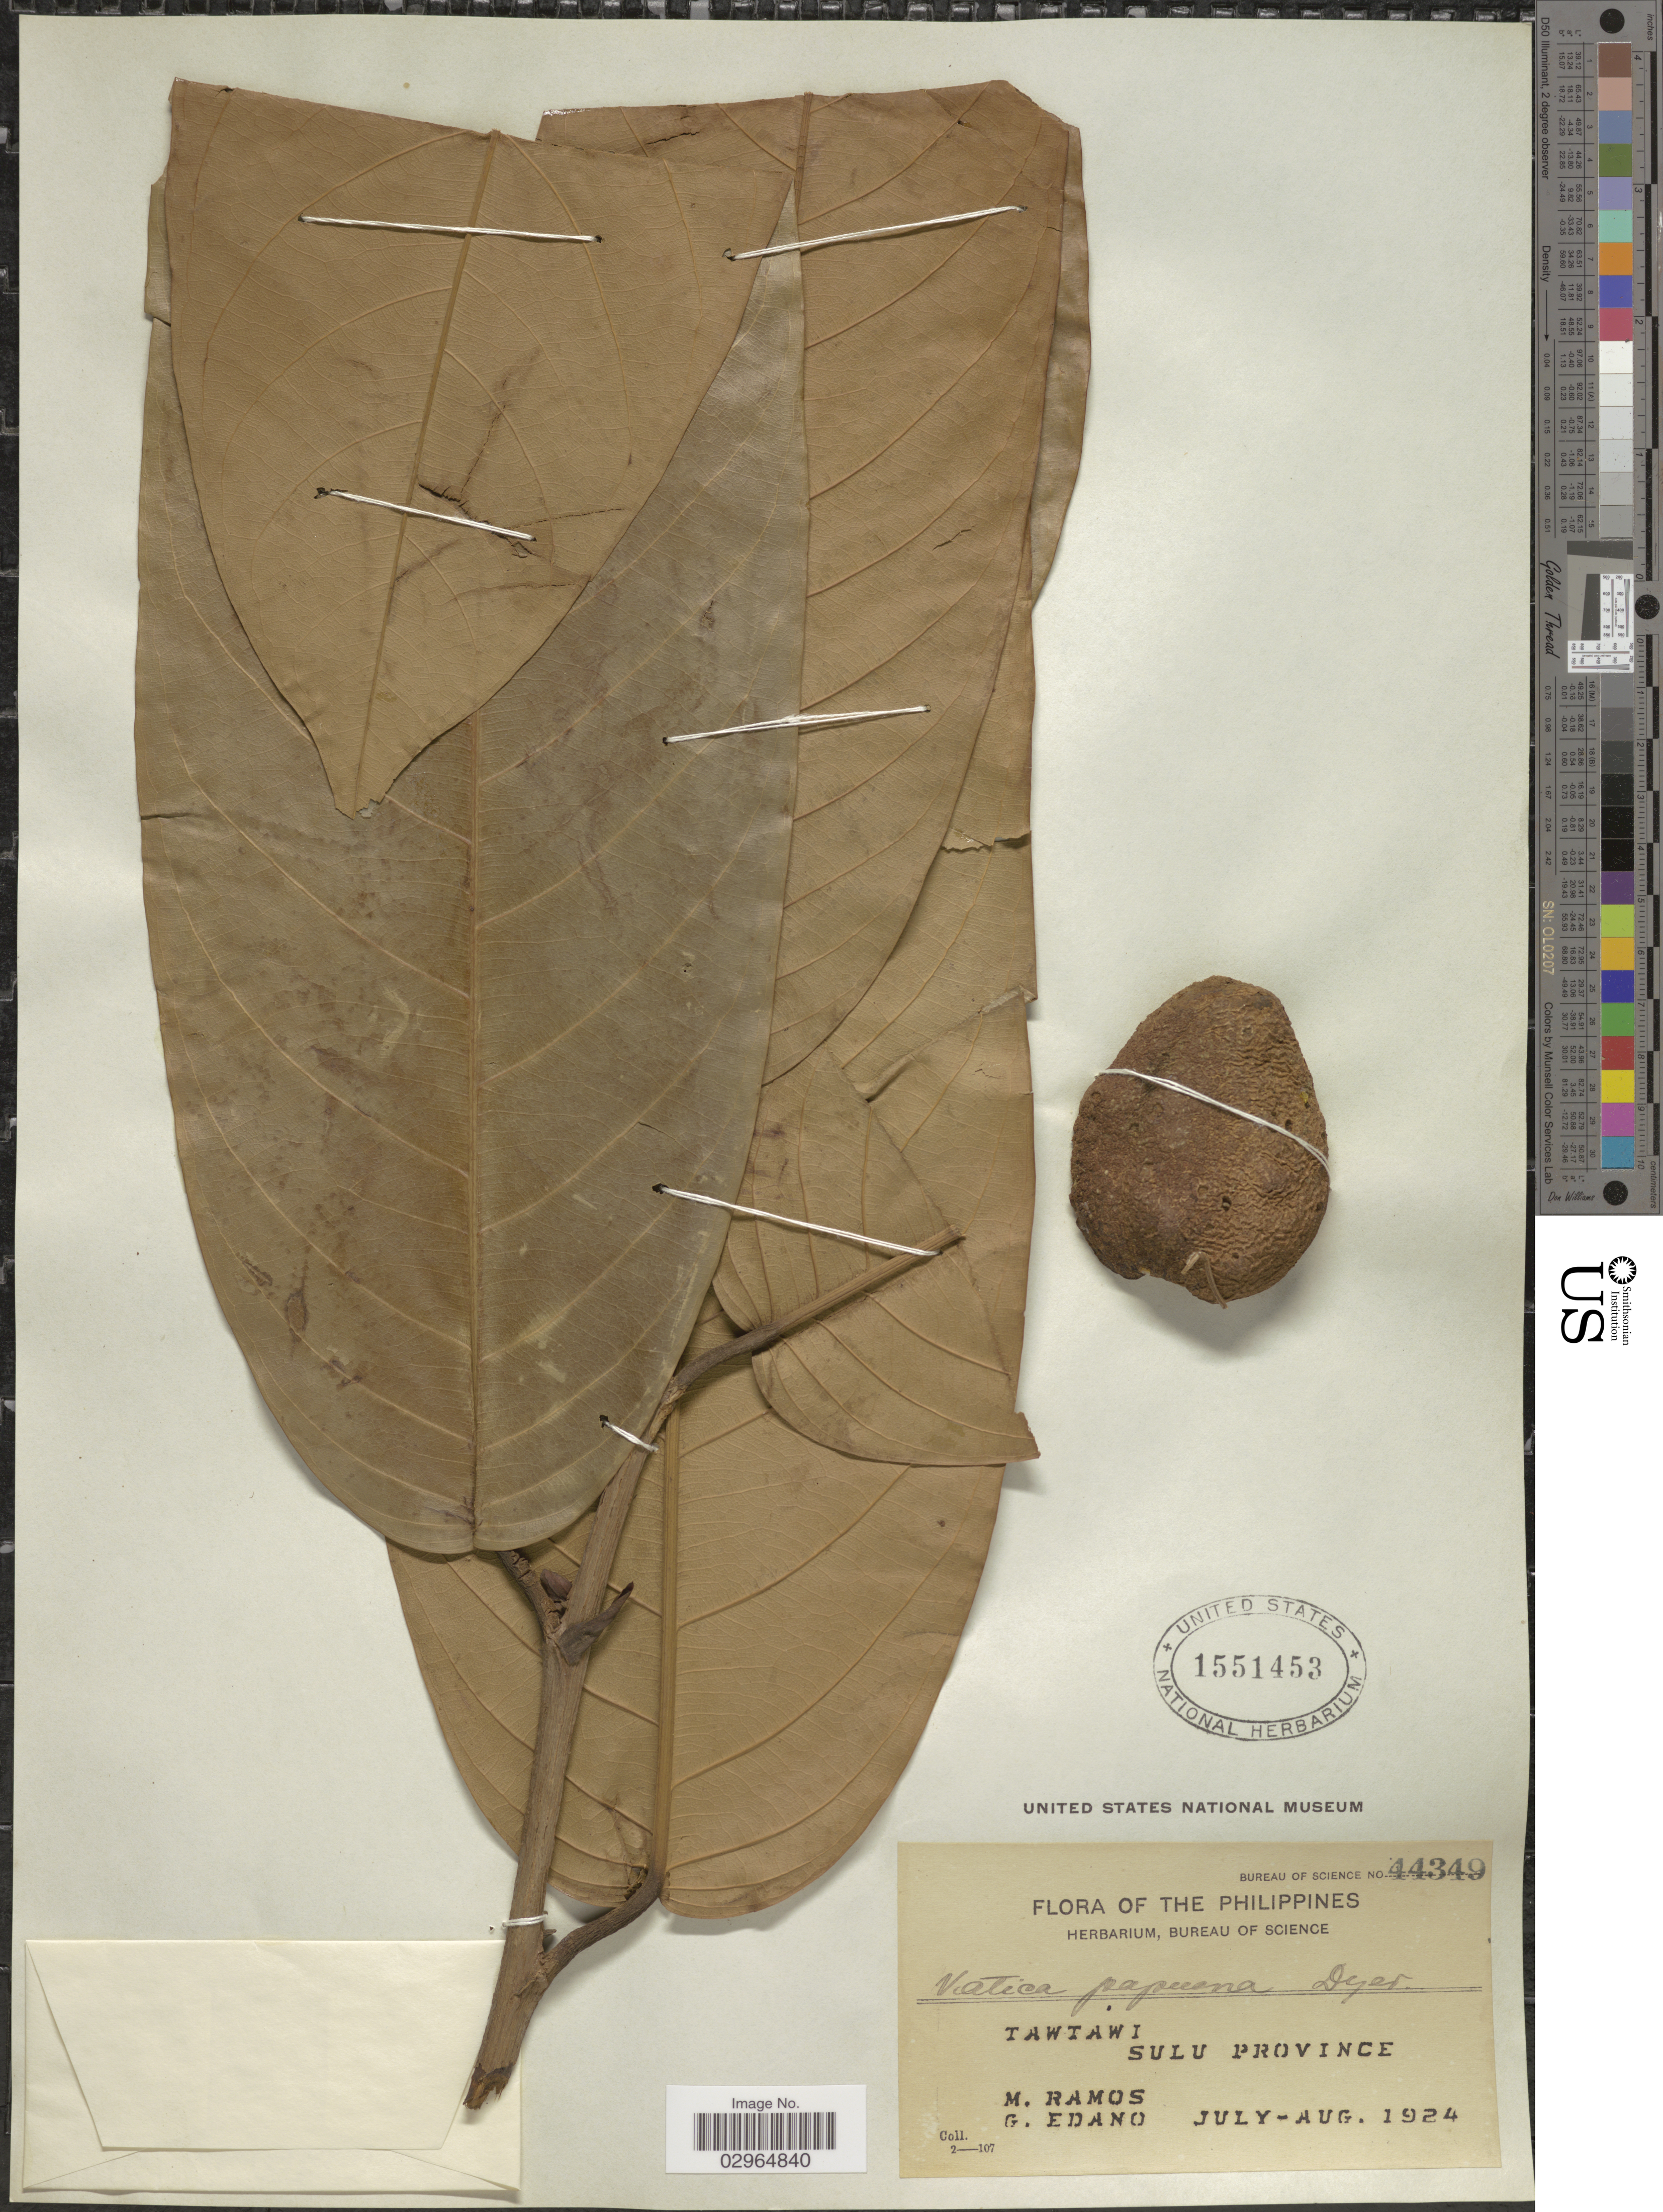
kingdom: Plantae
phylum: Tracheophyta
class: Magnoliopsida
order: Malvales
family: Dipterocarpaceae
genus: Vatica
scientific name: Vatica papuana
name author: Dyer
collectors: M. Ramos & G. Edaño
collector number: Bureau of Science 44349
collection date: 1924-07/1924-08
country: Philippines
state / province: Muslim Mindanao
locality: Tawtawi. Sulu Province.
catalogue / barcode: US 1551453